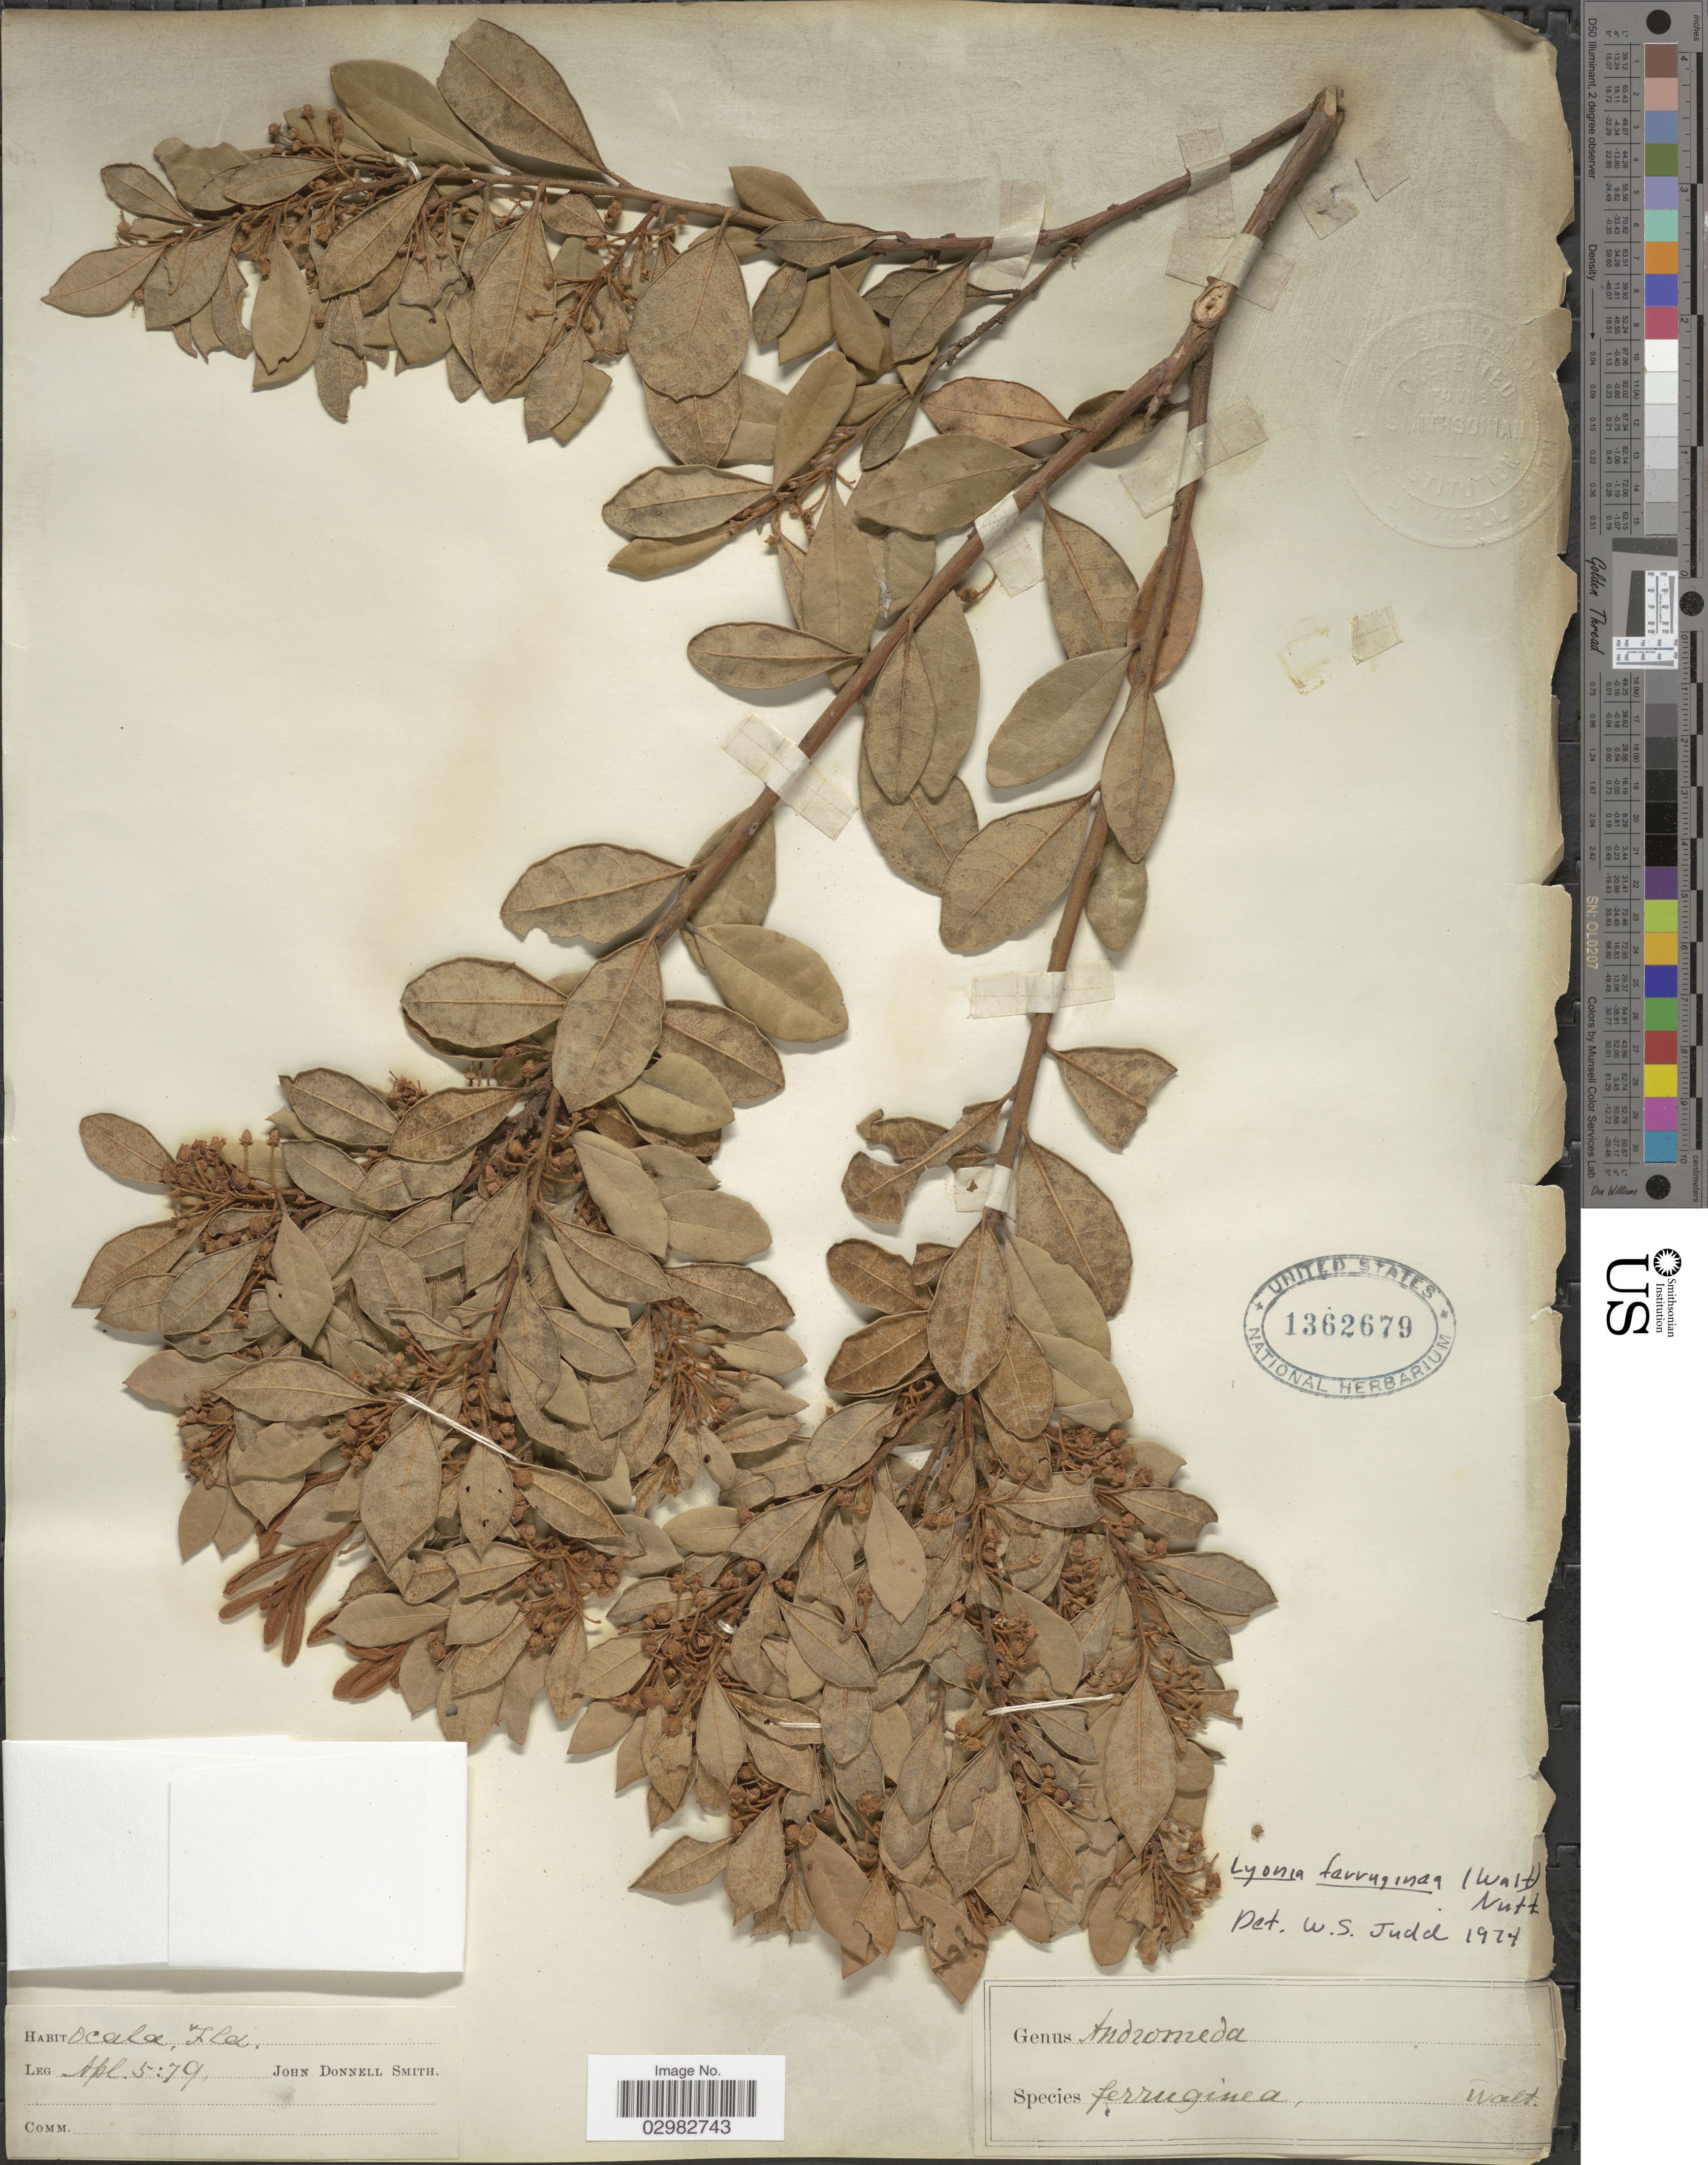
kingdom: Plantae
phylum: Tracheophyta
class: Magnoliopsida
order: Ericales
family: Ericaceae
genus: Lyonia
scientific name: Lyonia ferruginea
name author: (Walter) Nutt.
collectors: J. Donnell Smith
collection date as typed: Transcribed d/m/y: 5/4/79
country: United States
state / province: Florida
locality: Ocala.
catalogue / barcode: US 1362679